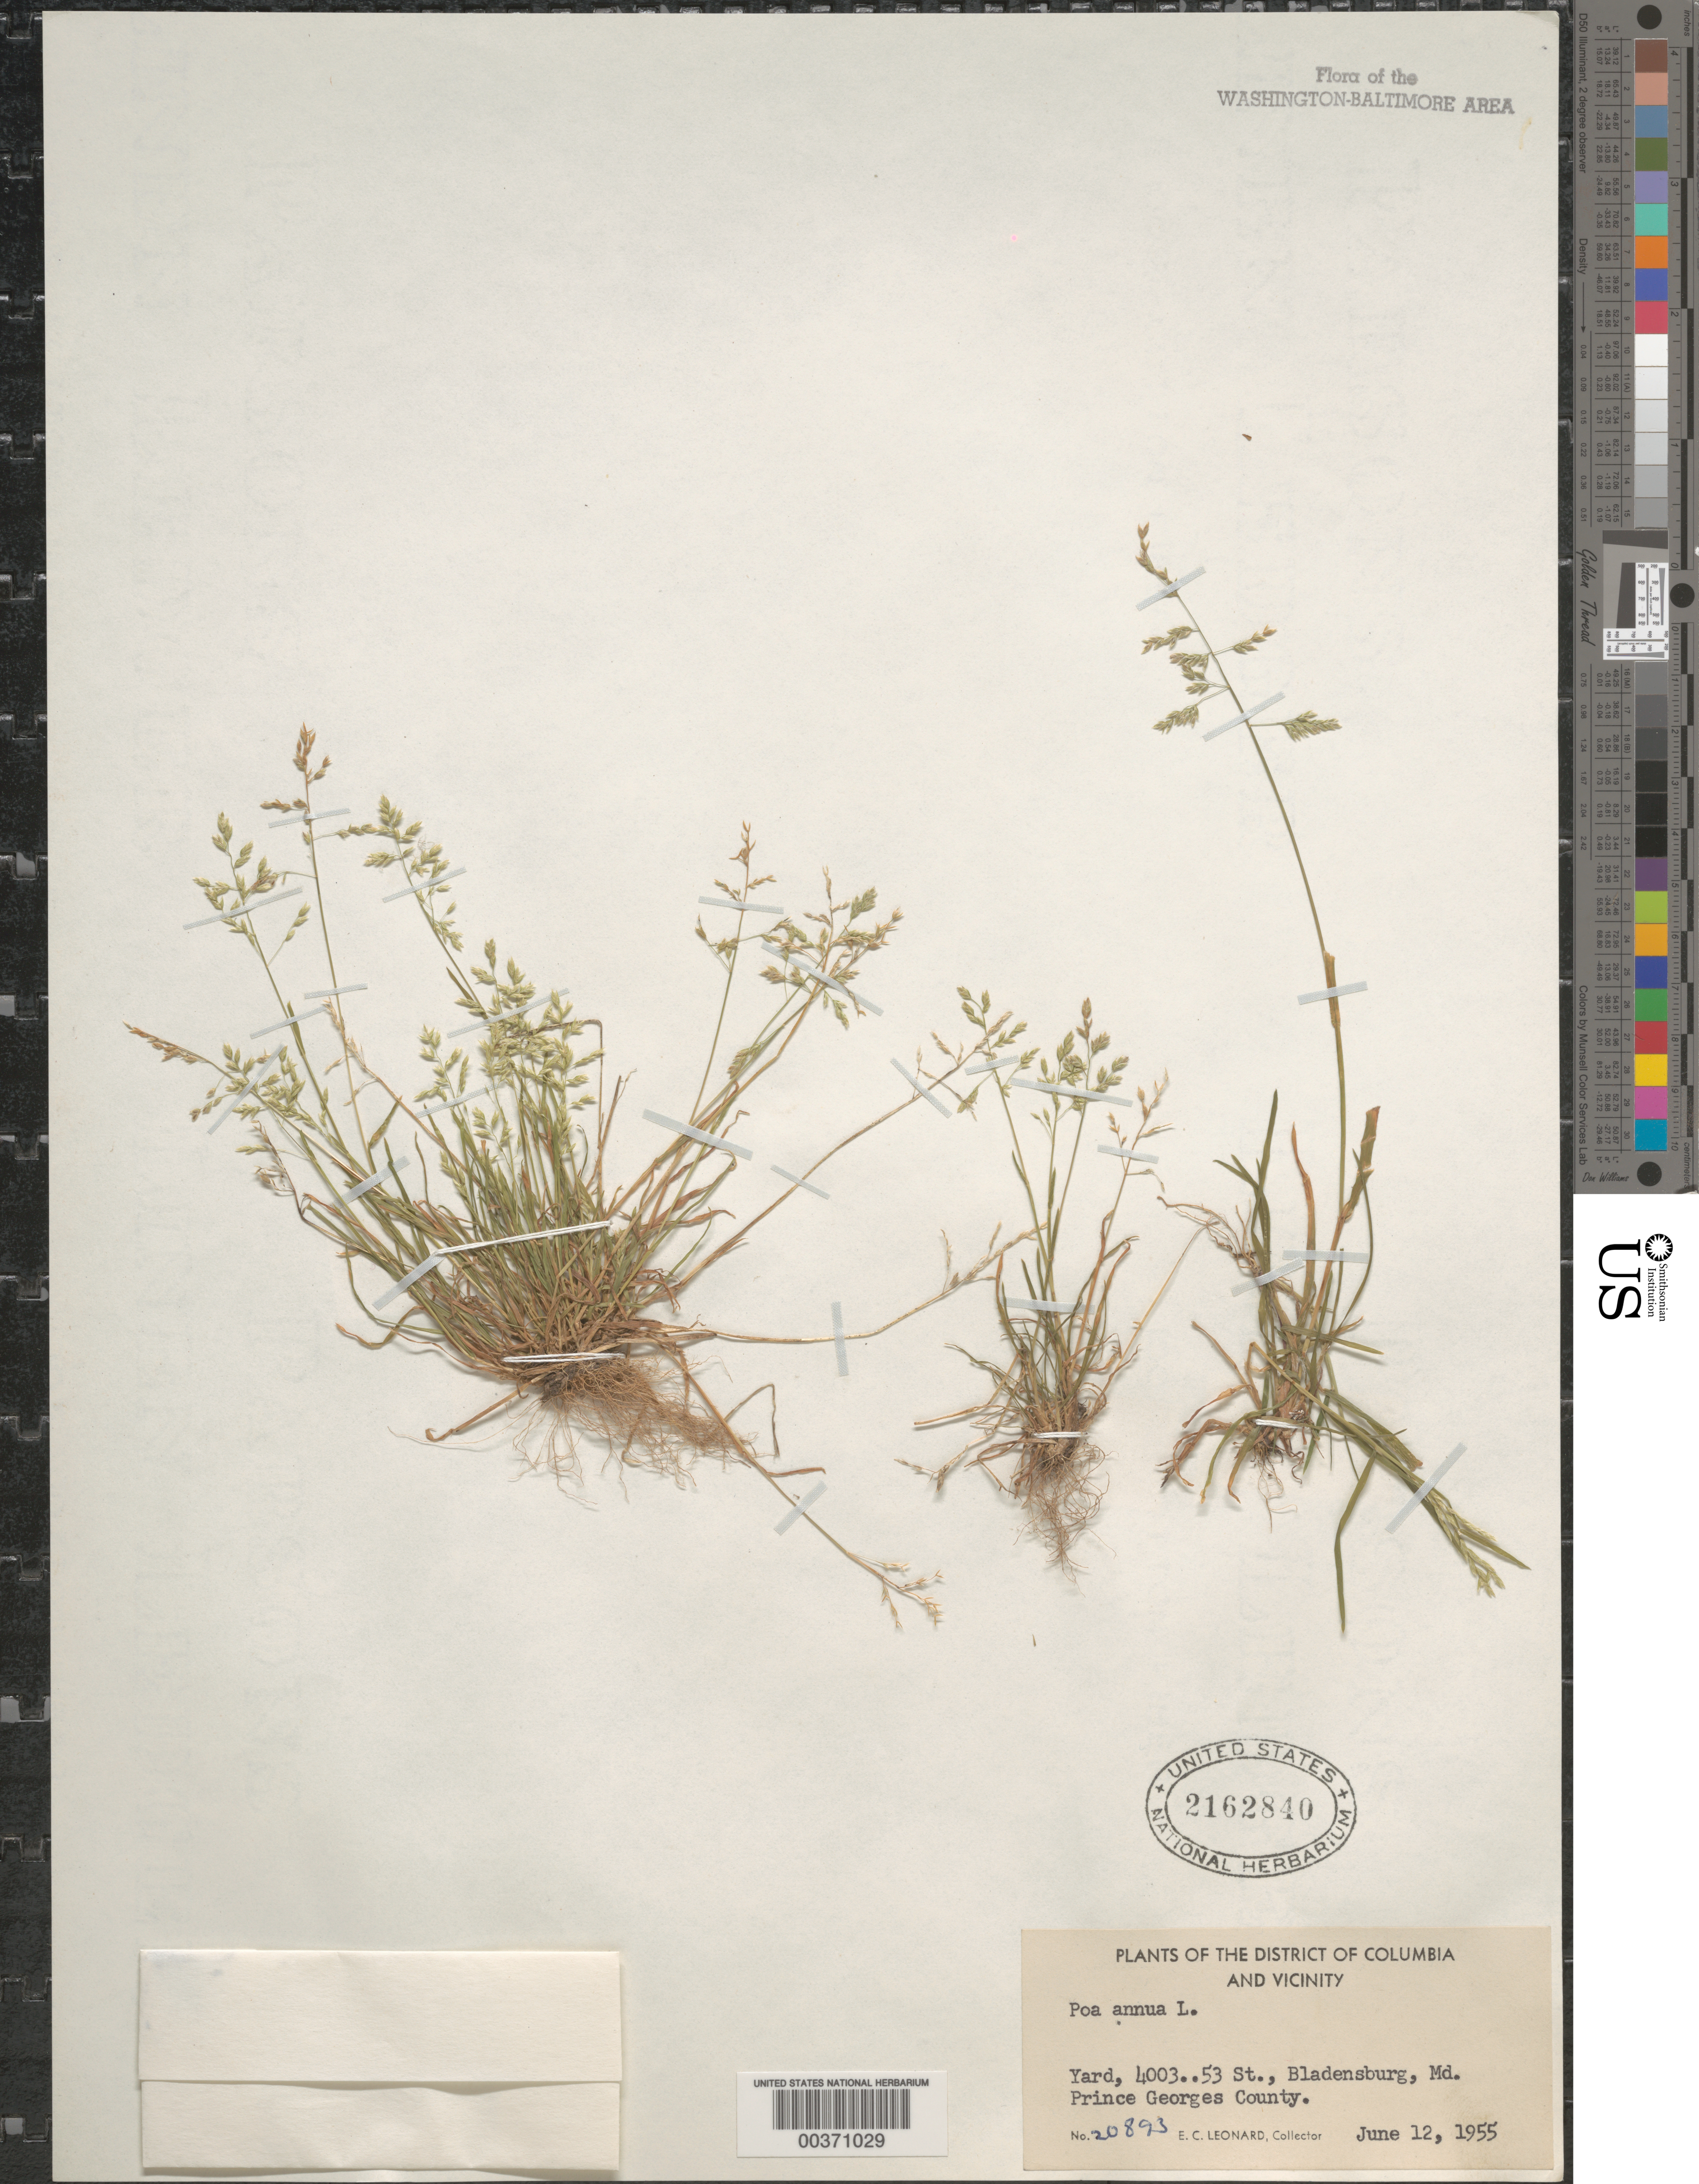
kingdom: Plantae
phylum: Tracheophyta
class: Liliopsida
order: Poales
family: Poaceae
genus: Poa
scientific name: Poa annua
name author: L.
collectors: E. C. Leonard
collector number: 20893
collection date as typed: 12 Jun 1955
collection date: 1955-06-12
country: United States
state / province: Maryland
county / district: Prince George's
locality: Bladensburg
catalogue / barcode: US 2162840